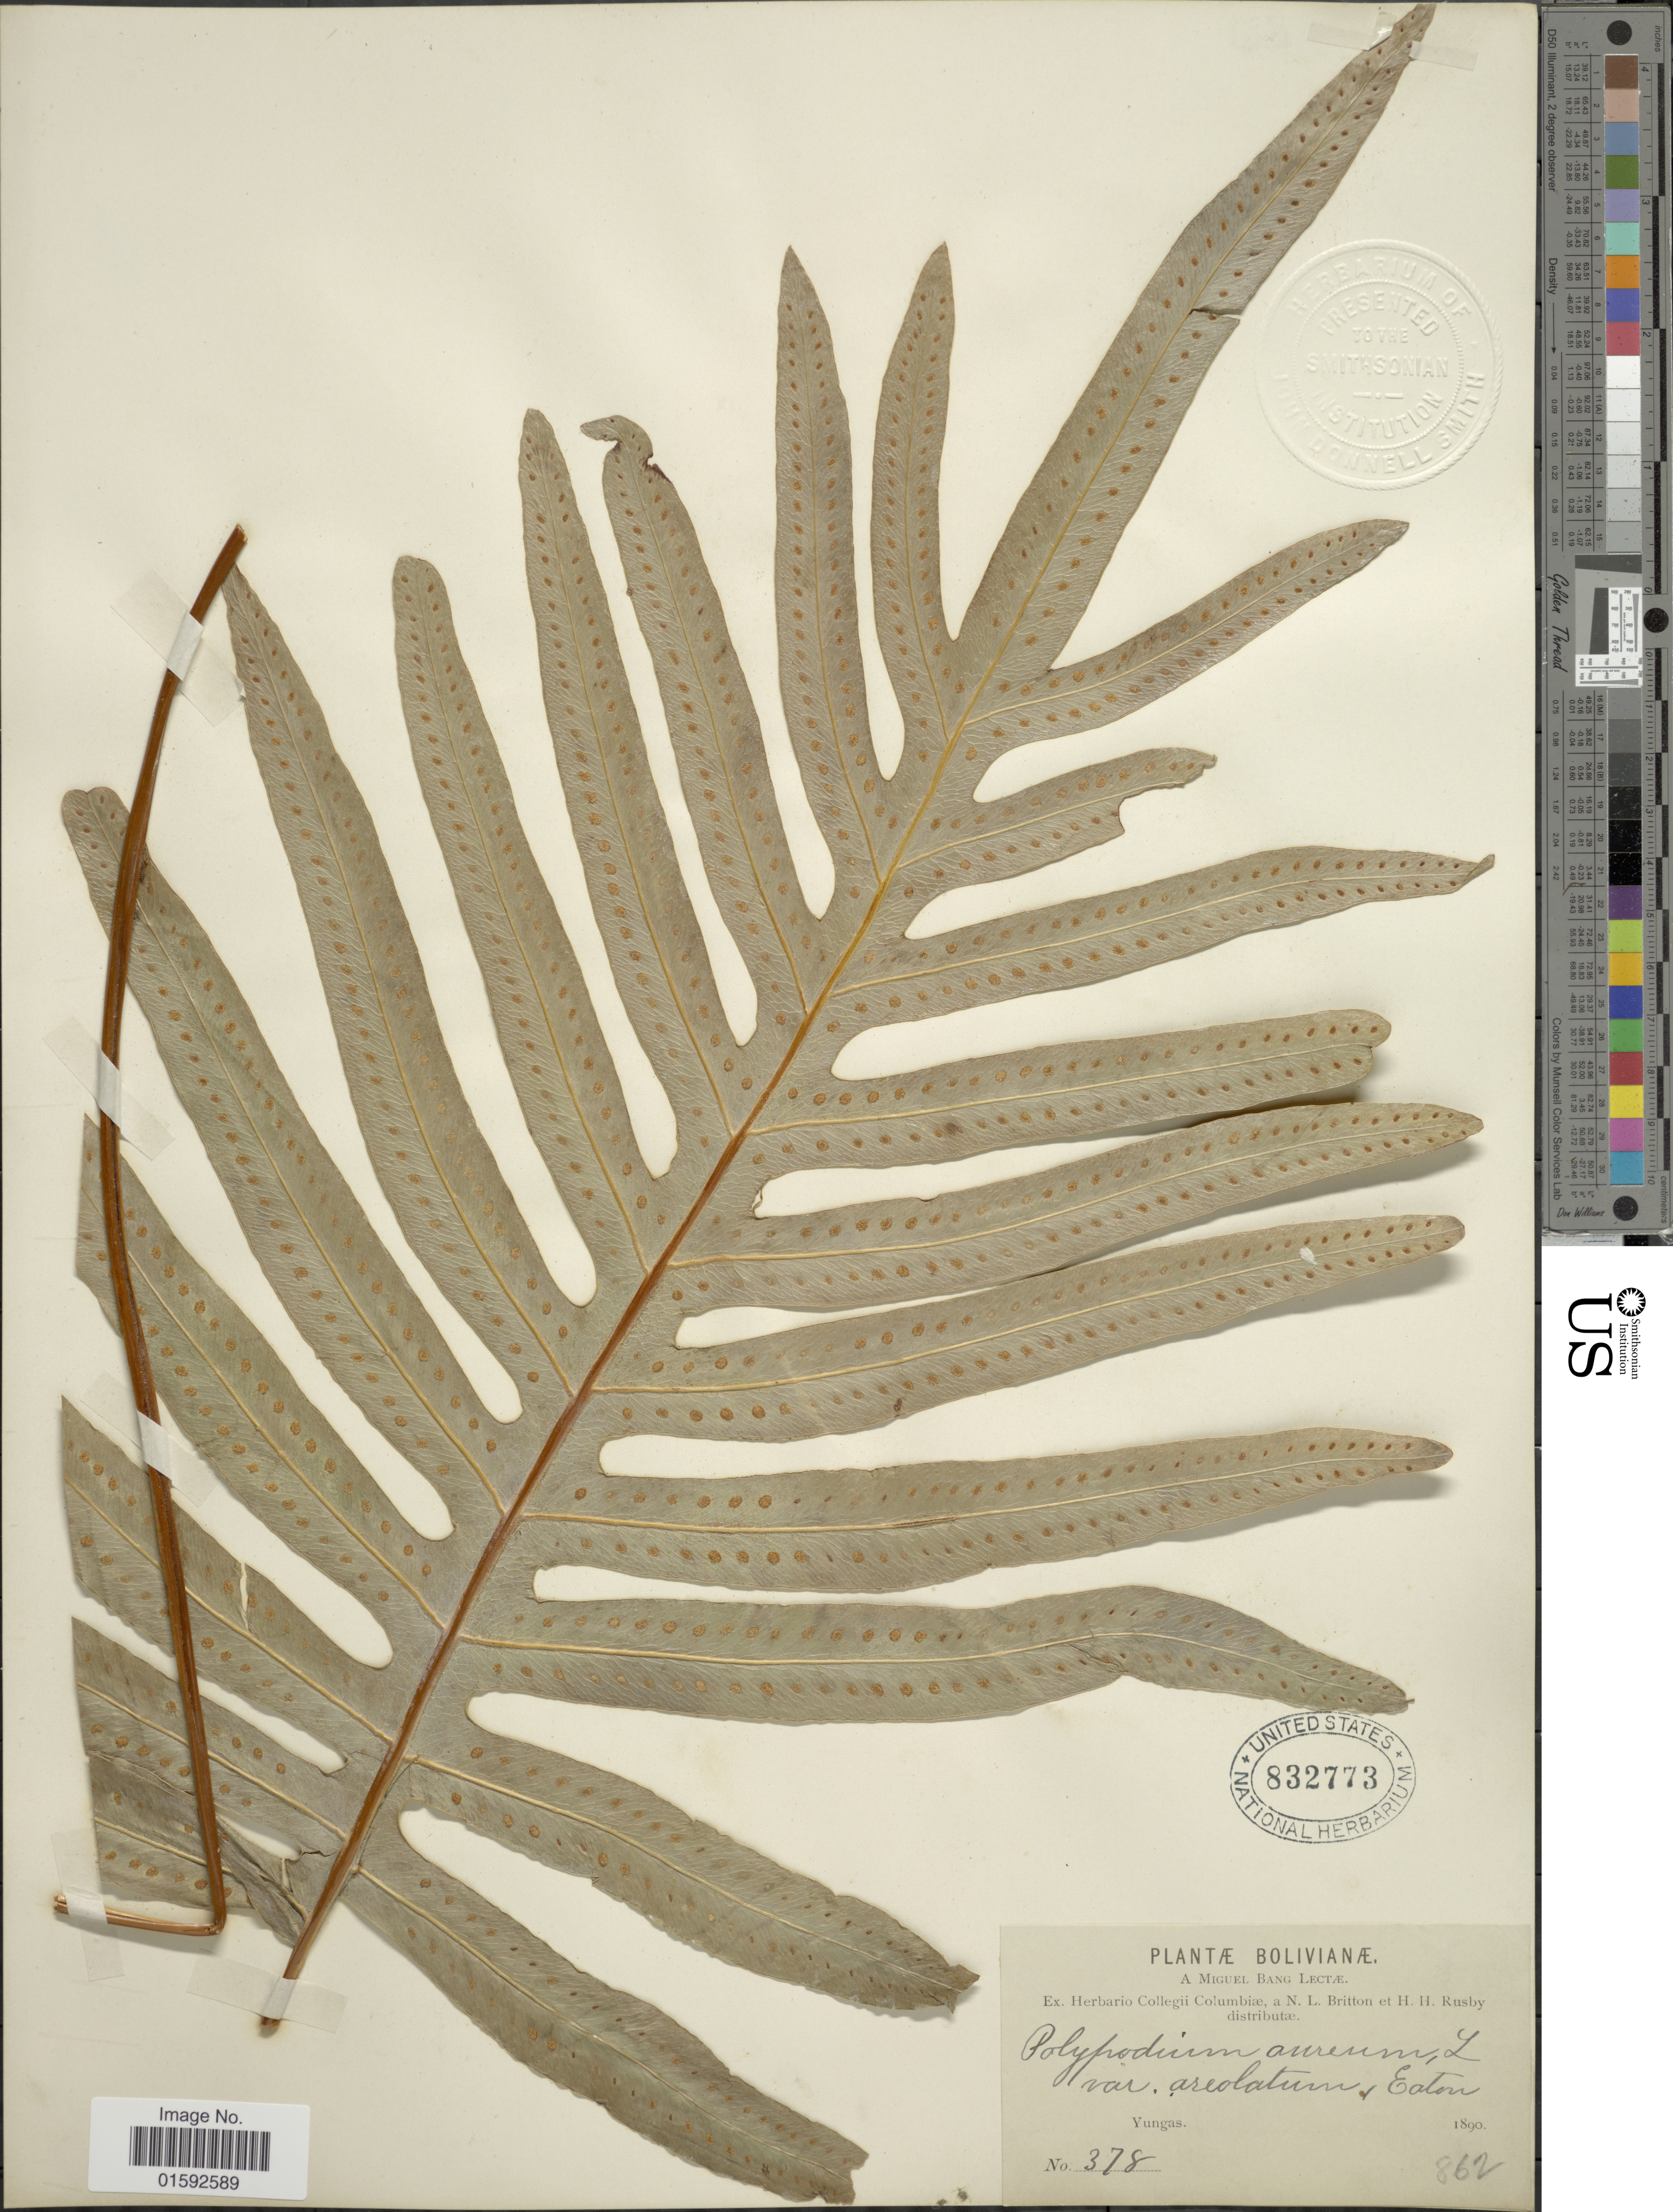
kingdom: Plantae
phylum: Tracheophyta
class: Polypodiopsida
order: Polypodiales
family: Polypodiaceae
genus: Phlebodium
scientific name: Phlebodium pseudoaureum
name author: (Cav.) Lellinger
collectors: M. Bang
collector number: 378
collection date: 1890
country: Bolivia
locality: Bolivia. Yungas.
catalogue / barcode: US 832773